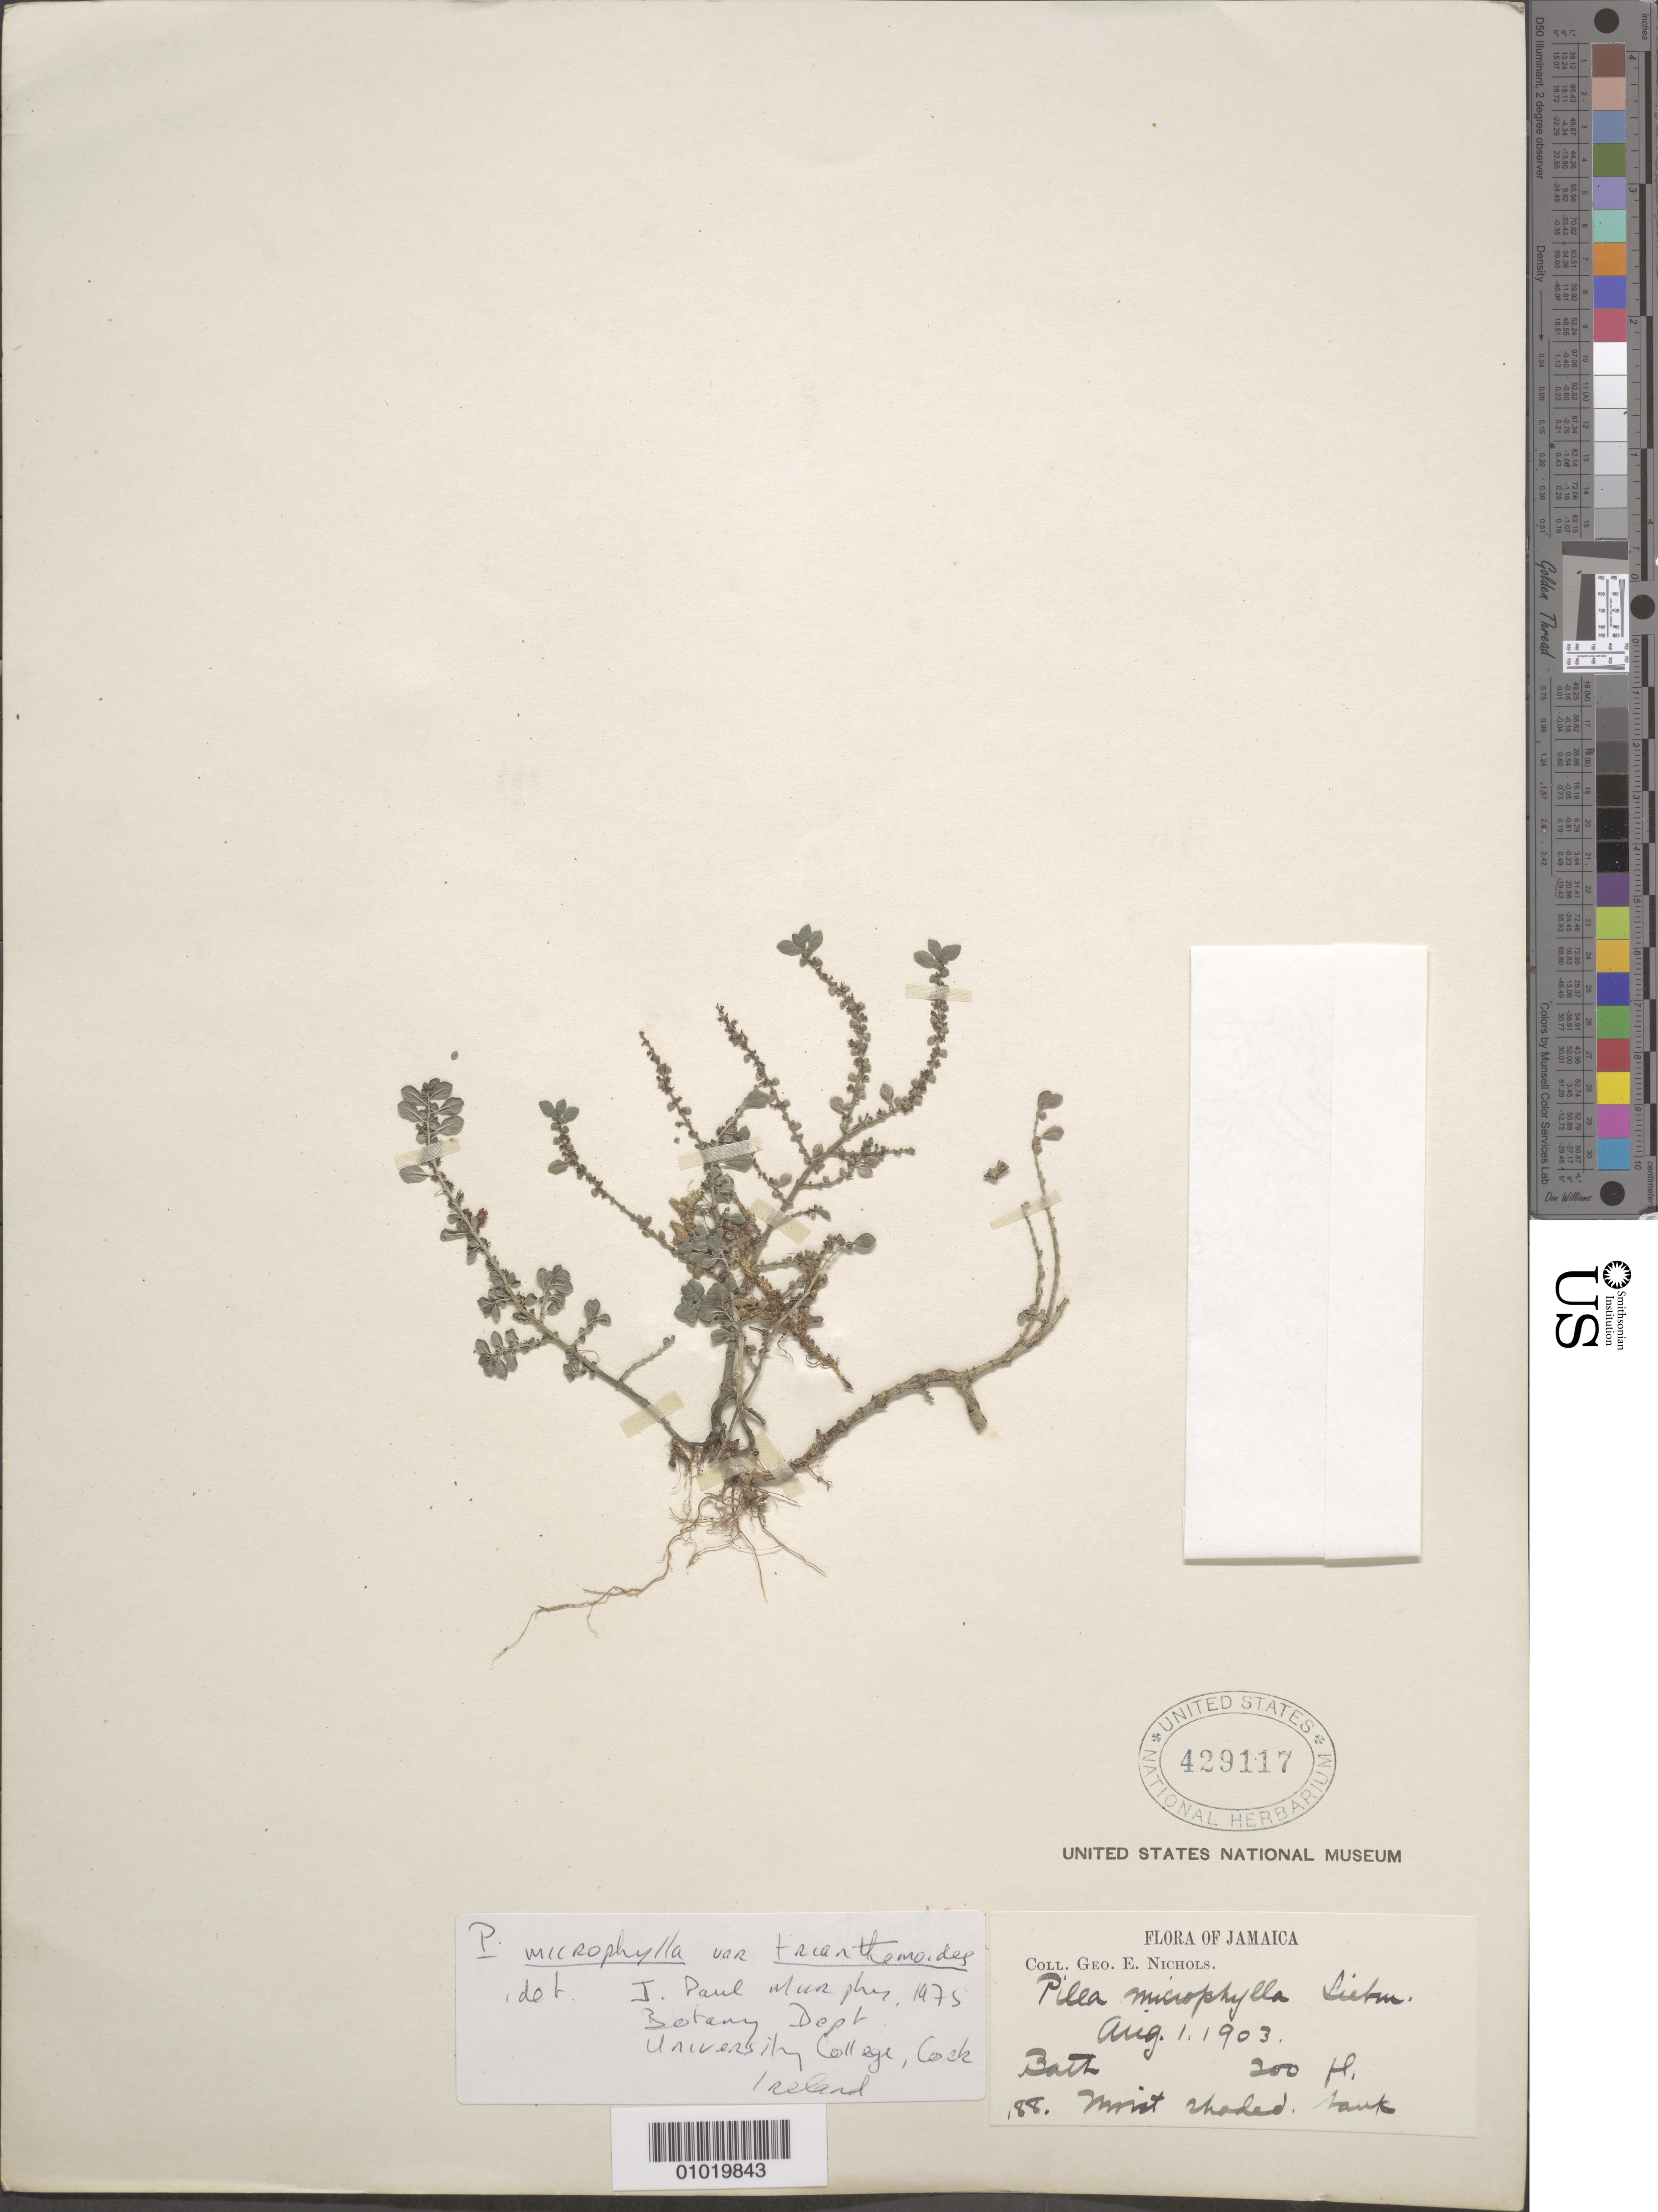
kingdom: Plantae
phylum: Tracheophyta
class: Magnoliopsida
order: Rosales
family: Urticaceae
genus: Pilea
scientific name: Pilea microphylla var. trianthemoides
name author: (Sw.) Griseb.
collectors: G. E. Nichols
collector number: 188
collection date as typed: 01 Aug 1903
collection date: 1903-08-01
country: Jamaica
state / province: Manchester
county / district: Bath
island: Jamaica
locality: Moist shaded bank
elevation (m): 61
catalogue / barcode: US 429117